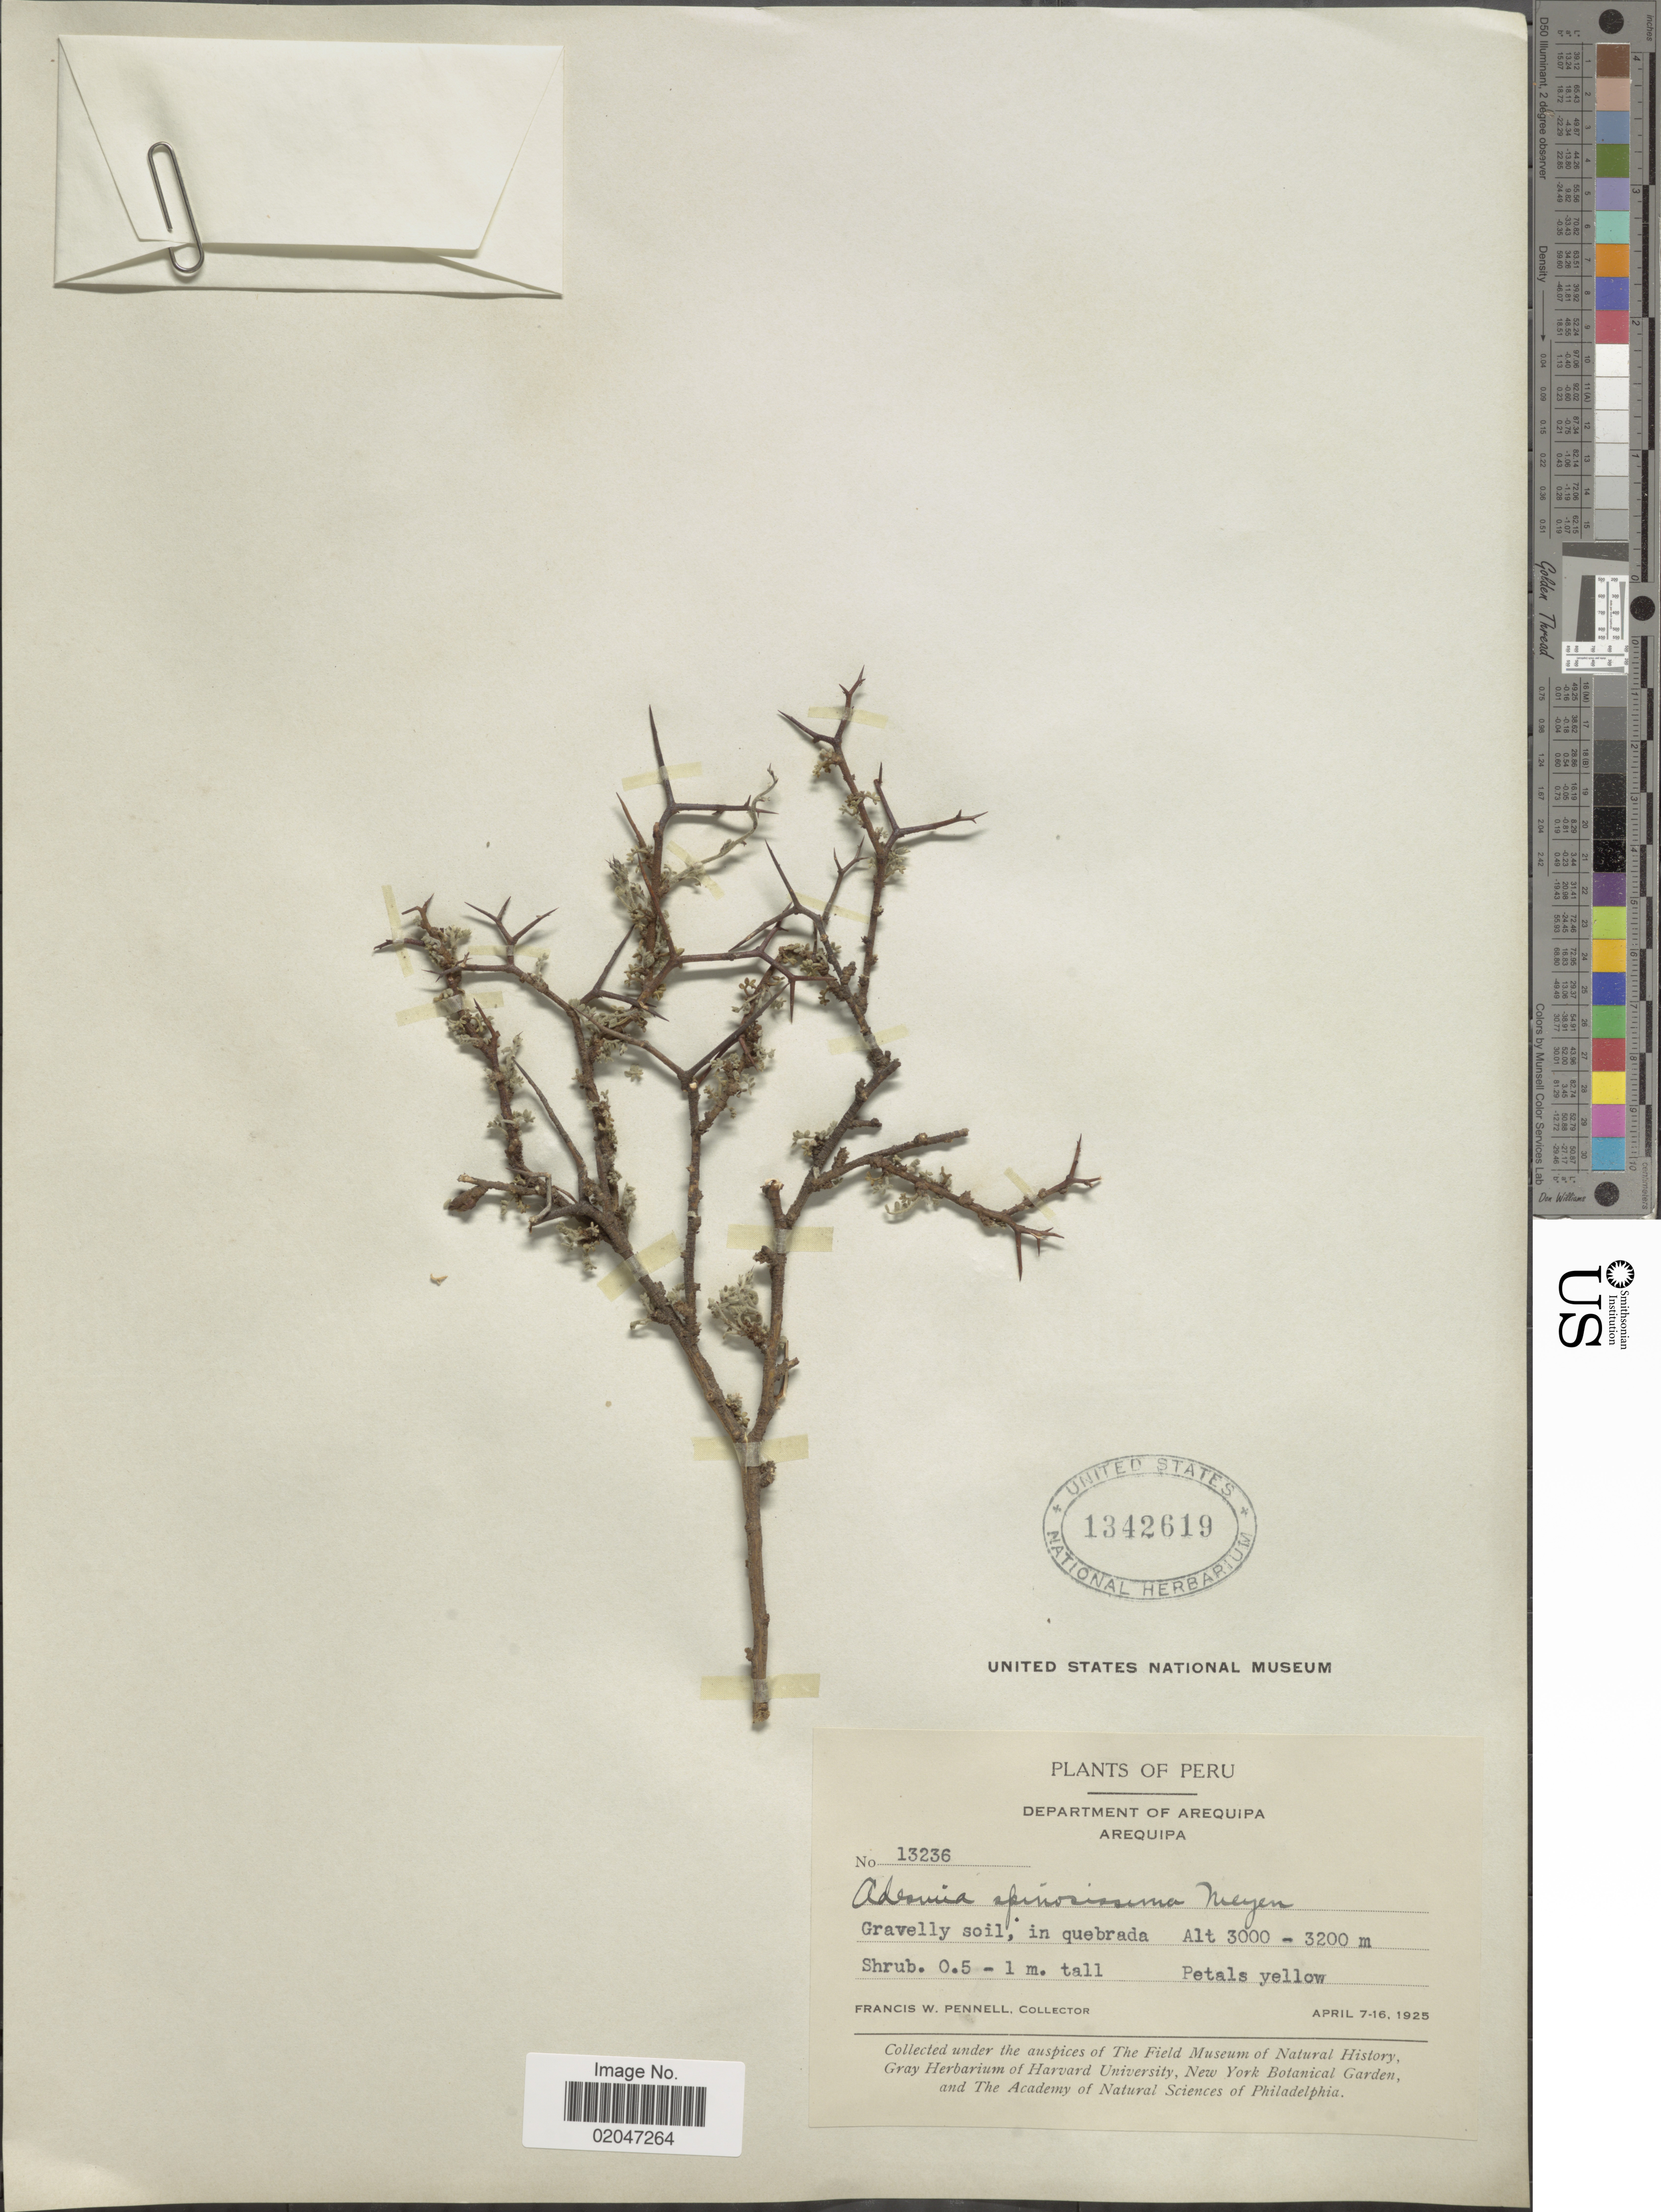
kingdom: Plantae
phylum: Tracheophyta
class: Magnoliopsida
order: Fabales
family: Fabaceae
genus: Adesmia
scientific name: Adesmia spinosissima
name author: Meyen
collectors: F. W. Pennell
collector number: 13236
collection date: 1925-04-07/1925-04-16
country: Peru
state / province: Arequipa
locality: Department of Arequipa, Arequipa, Gravelly soil, in quebrada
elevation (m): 3000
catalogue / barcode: US 1342619